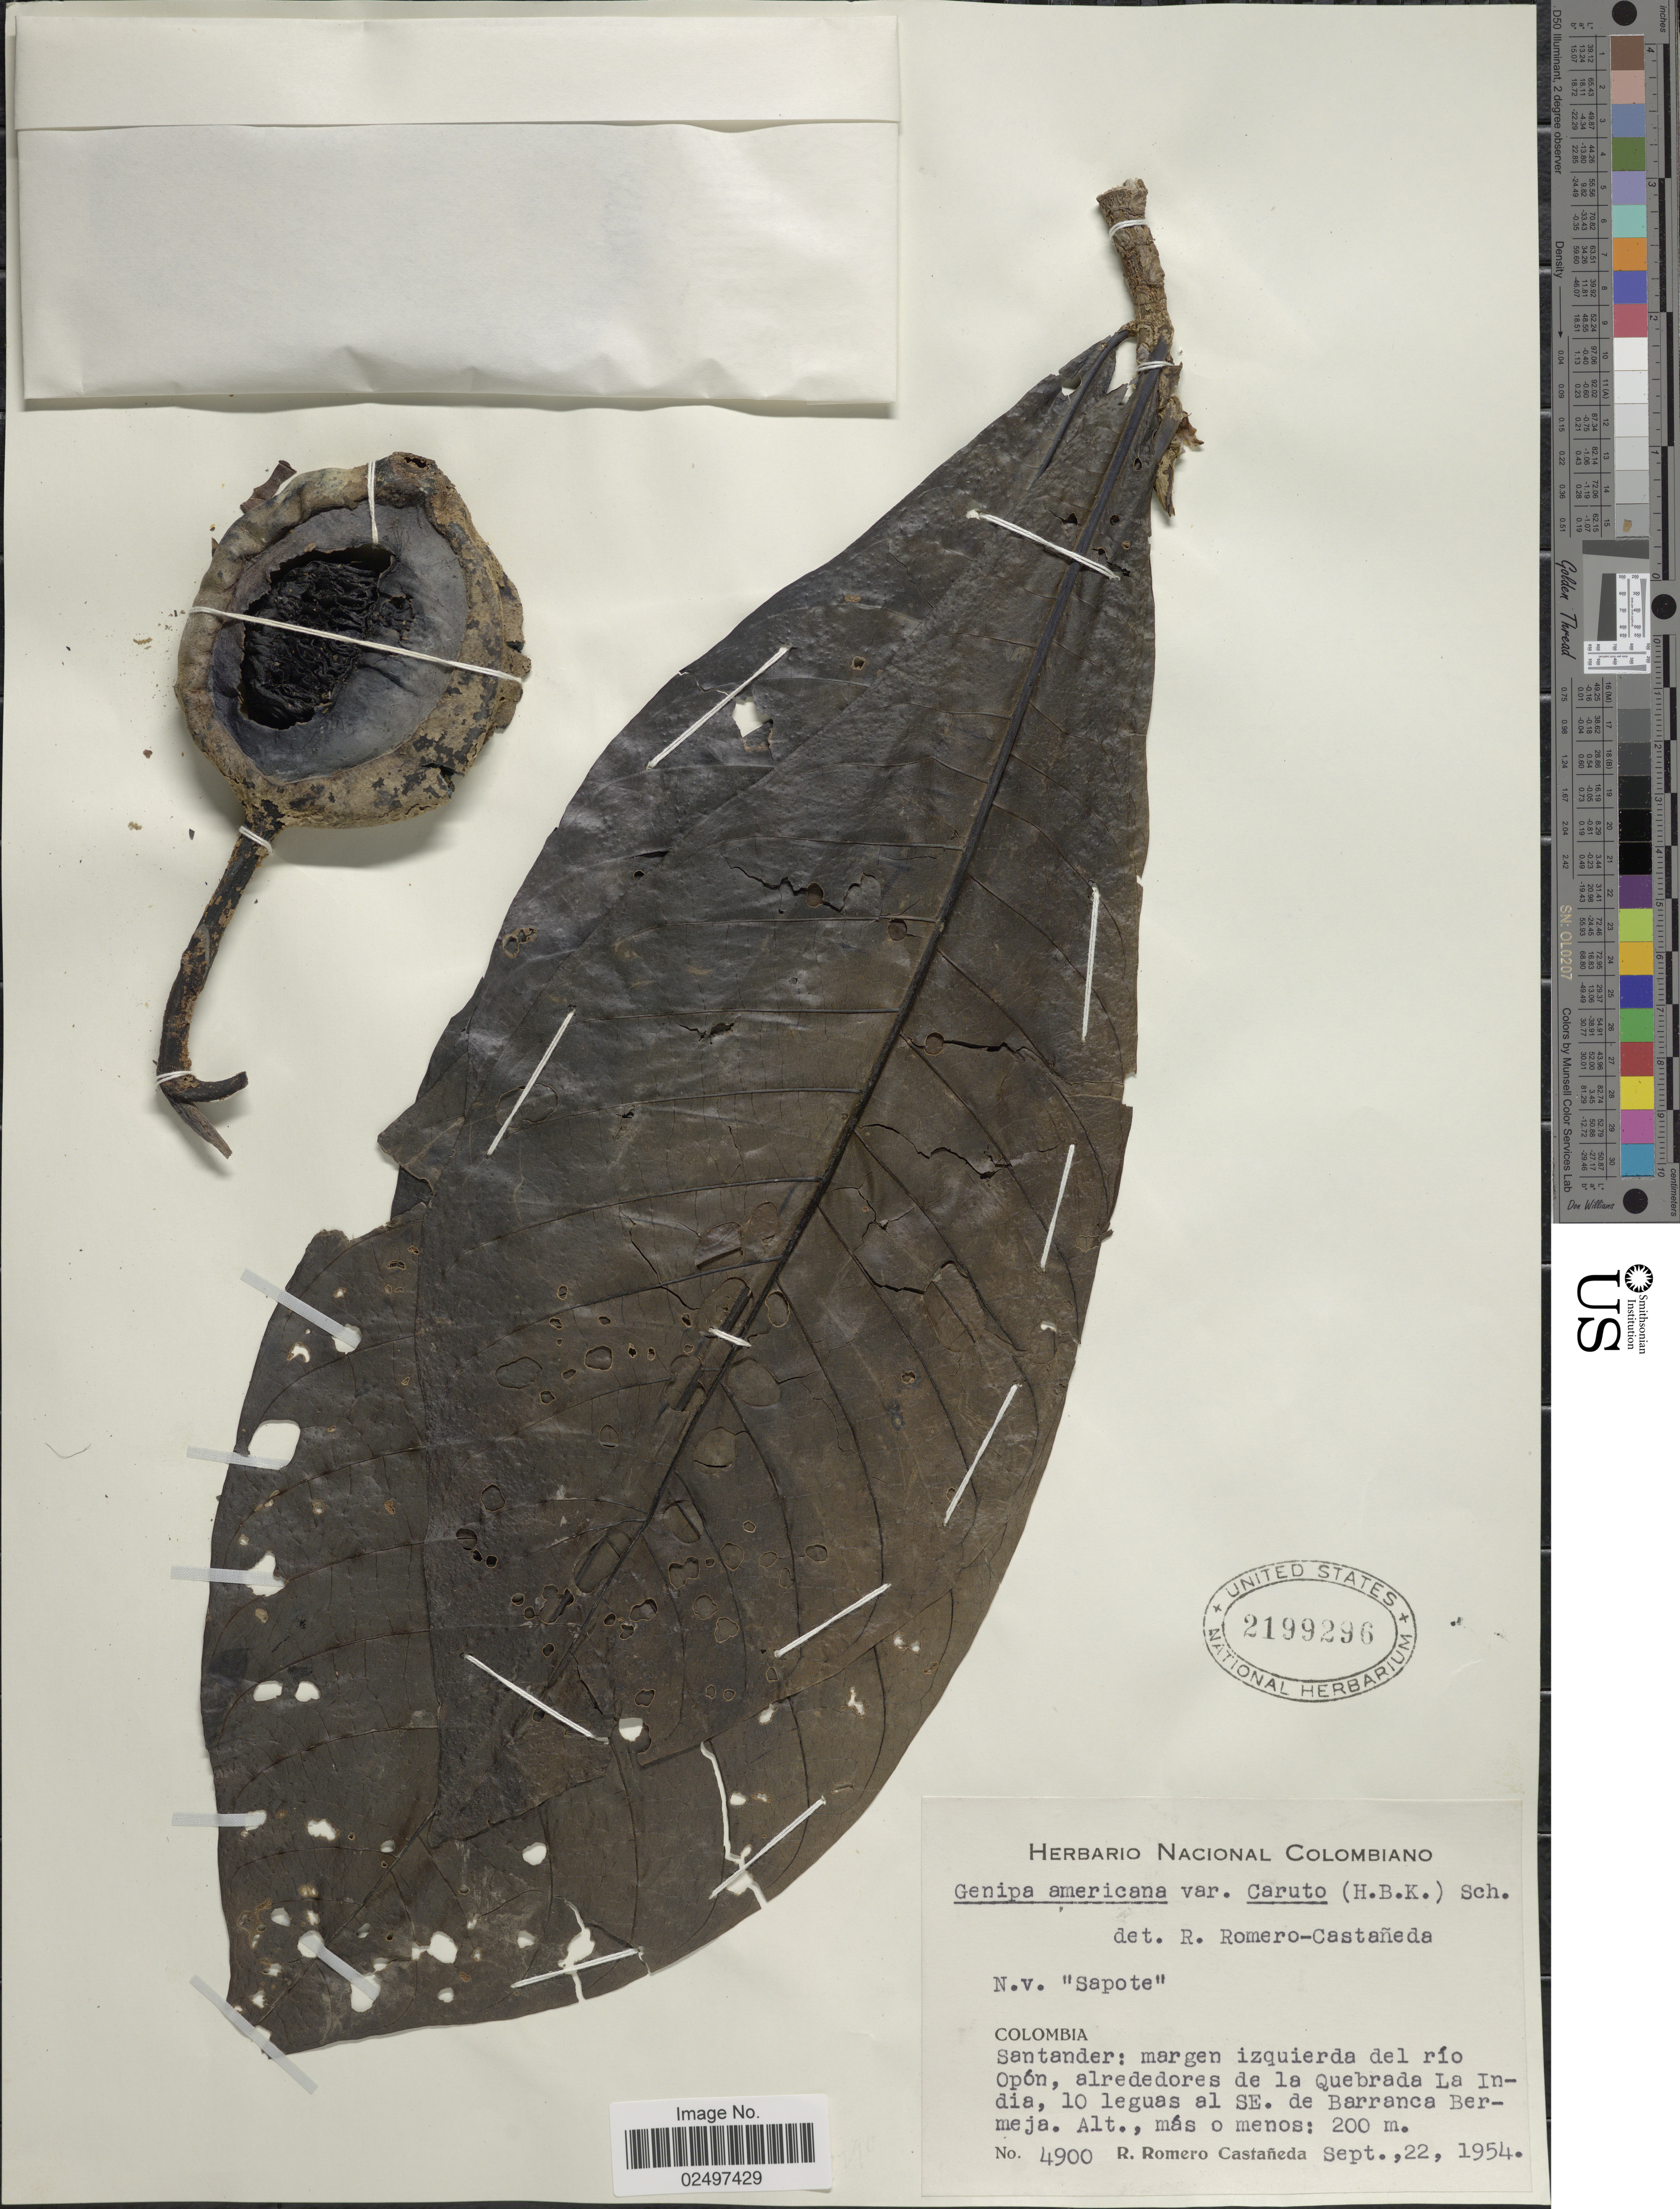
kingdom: Plantae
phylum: Tracheophyta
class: Magnoliopsida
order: Gentianales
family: Rubiaceae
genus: Genipa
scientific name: Genipa americana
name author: L.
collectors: R. Romero Castañeda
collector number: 4900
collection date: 1954-09-22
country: Colombia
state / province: Santander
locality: Margen izquierda del rio Opon, alrededores de la Quebrada La India, 10 leguas al SE. de Barranca Bermeja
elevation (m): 200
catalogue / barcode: US 2199296